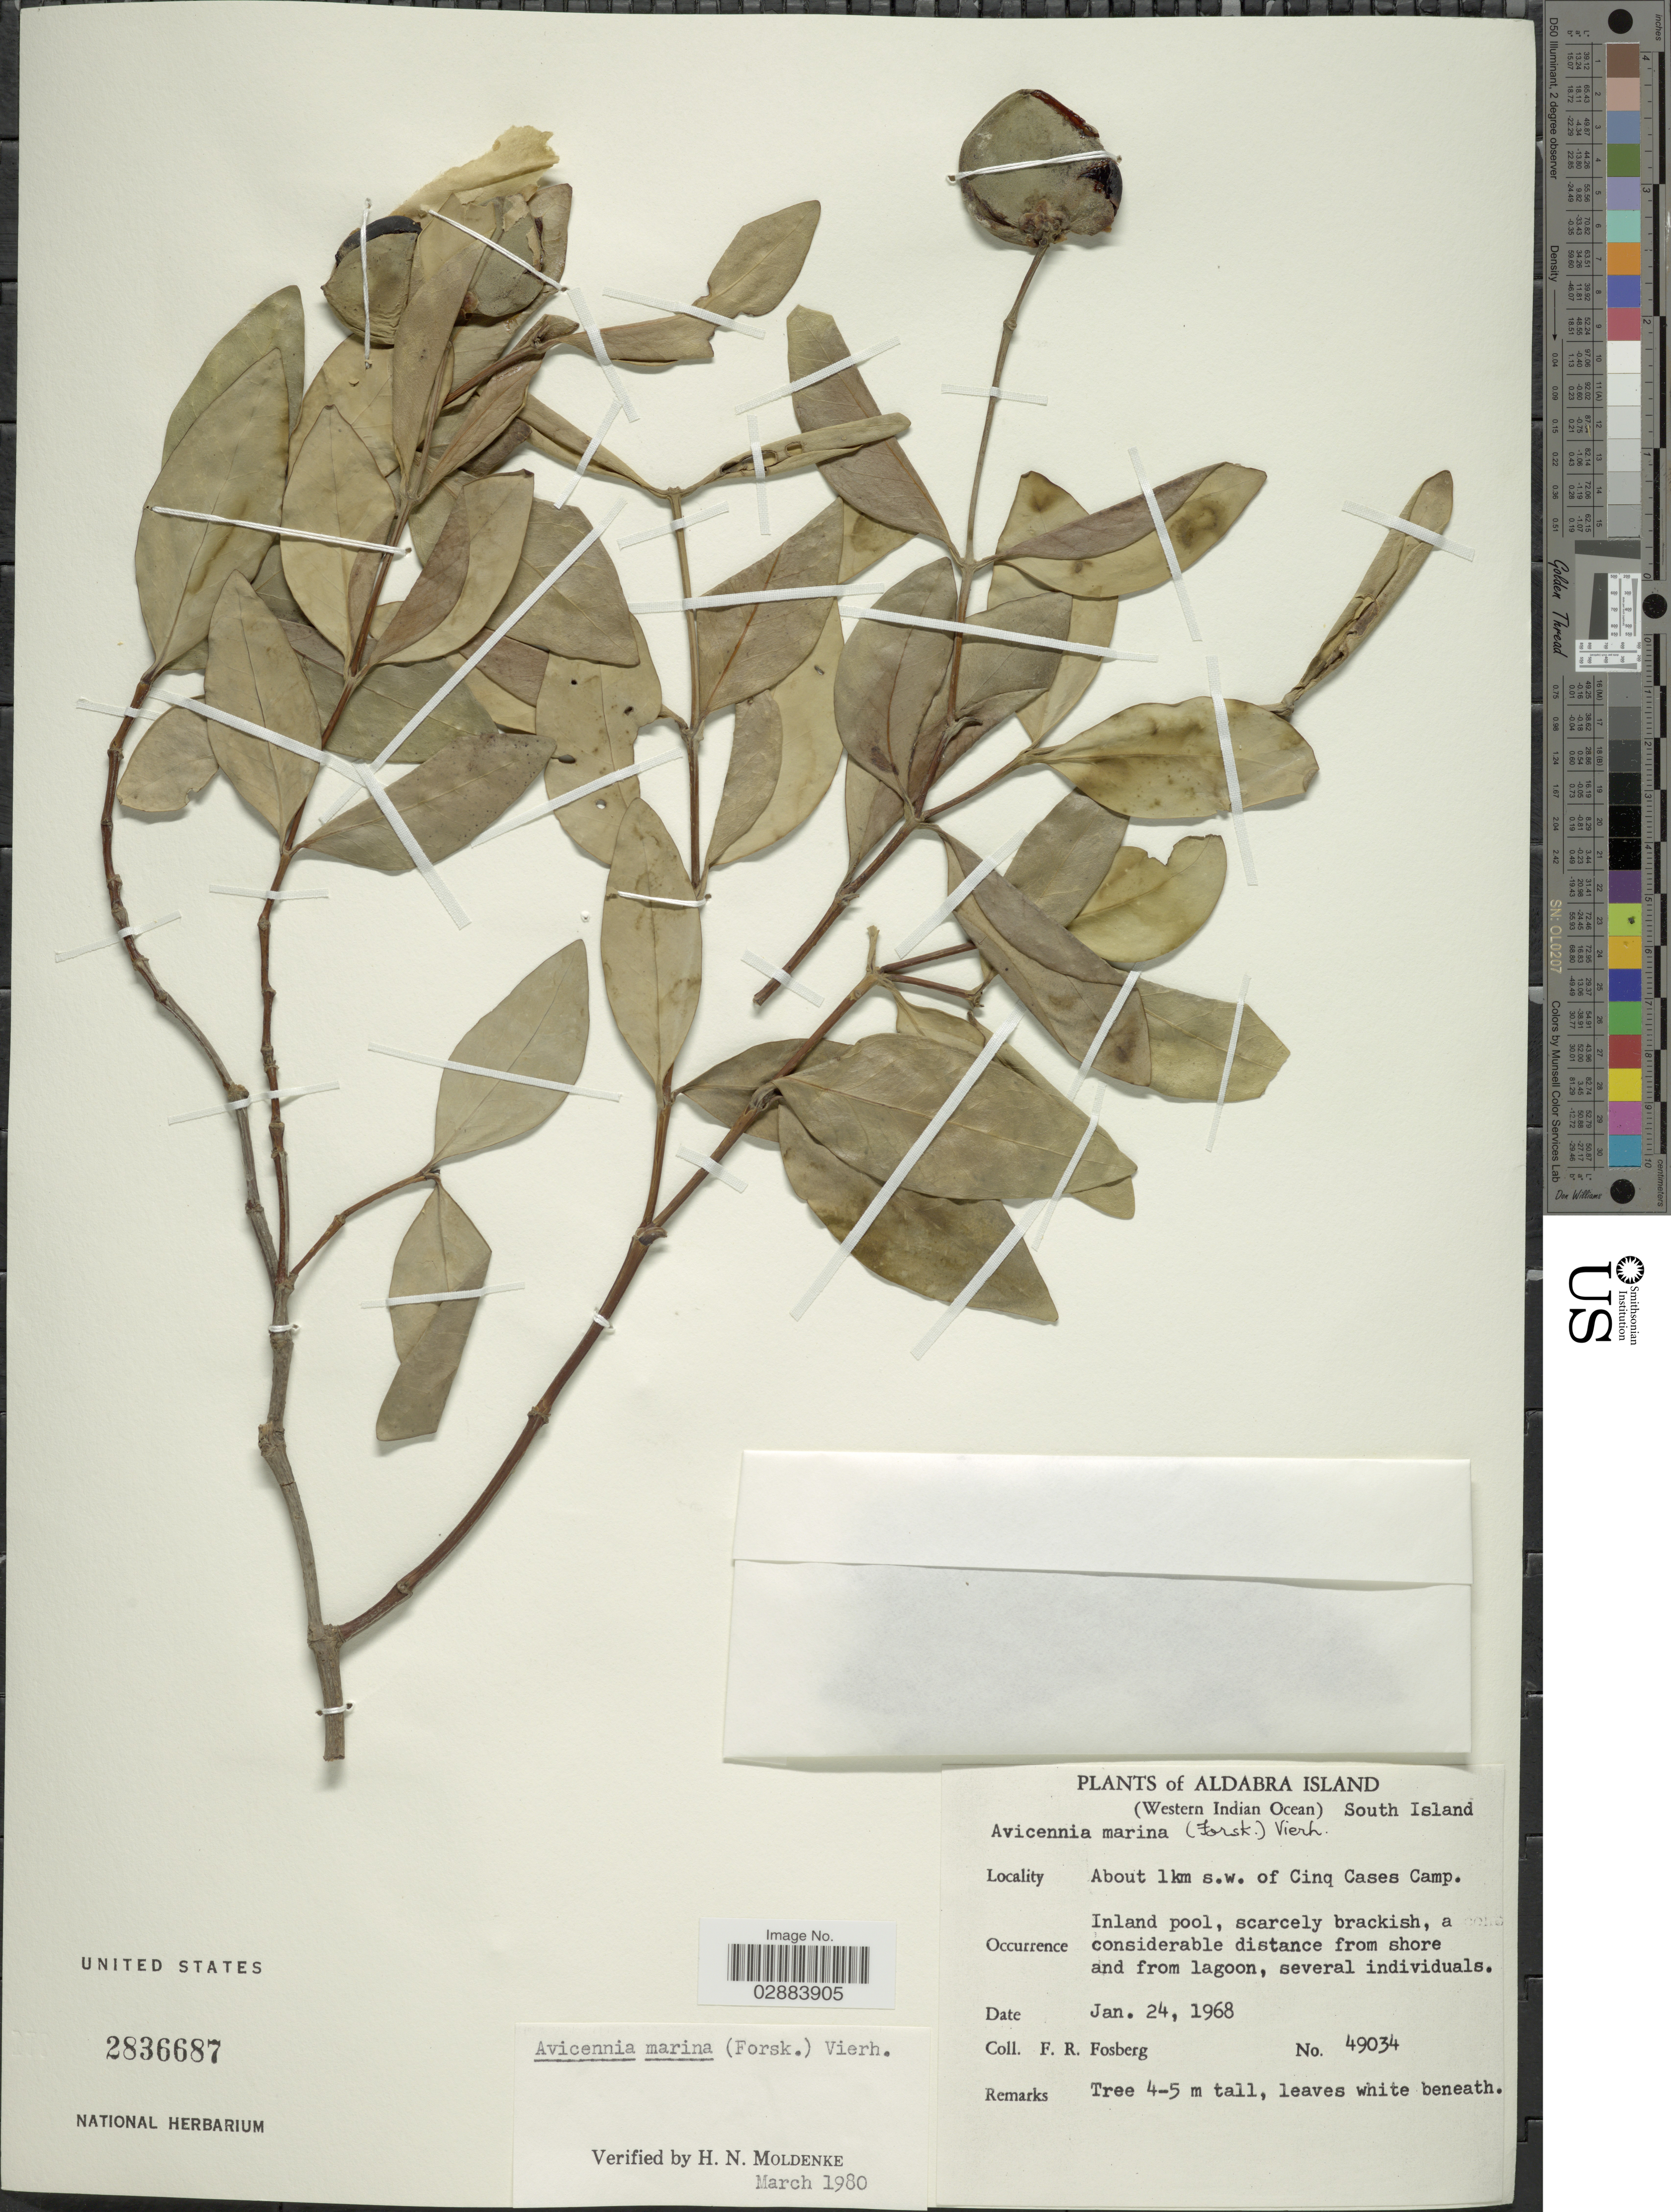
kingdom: Plantae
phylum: Tracheophyta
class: Magnoliopsida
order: Lamiales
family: Acanthaceae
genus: Avicennia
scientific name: Avicennia marina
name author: (Forssk.) Vierh.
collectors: F. R. Fosberg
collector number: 49034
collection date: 1968-01-24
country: Seychelles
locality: Aldabra Island. (Western Indian Ocean) South Island. About 1 km s.w. of Cinq Cases Camp.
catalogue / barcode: US 2836687